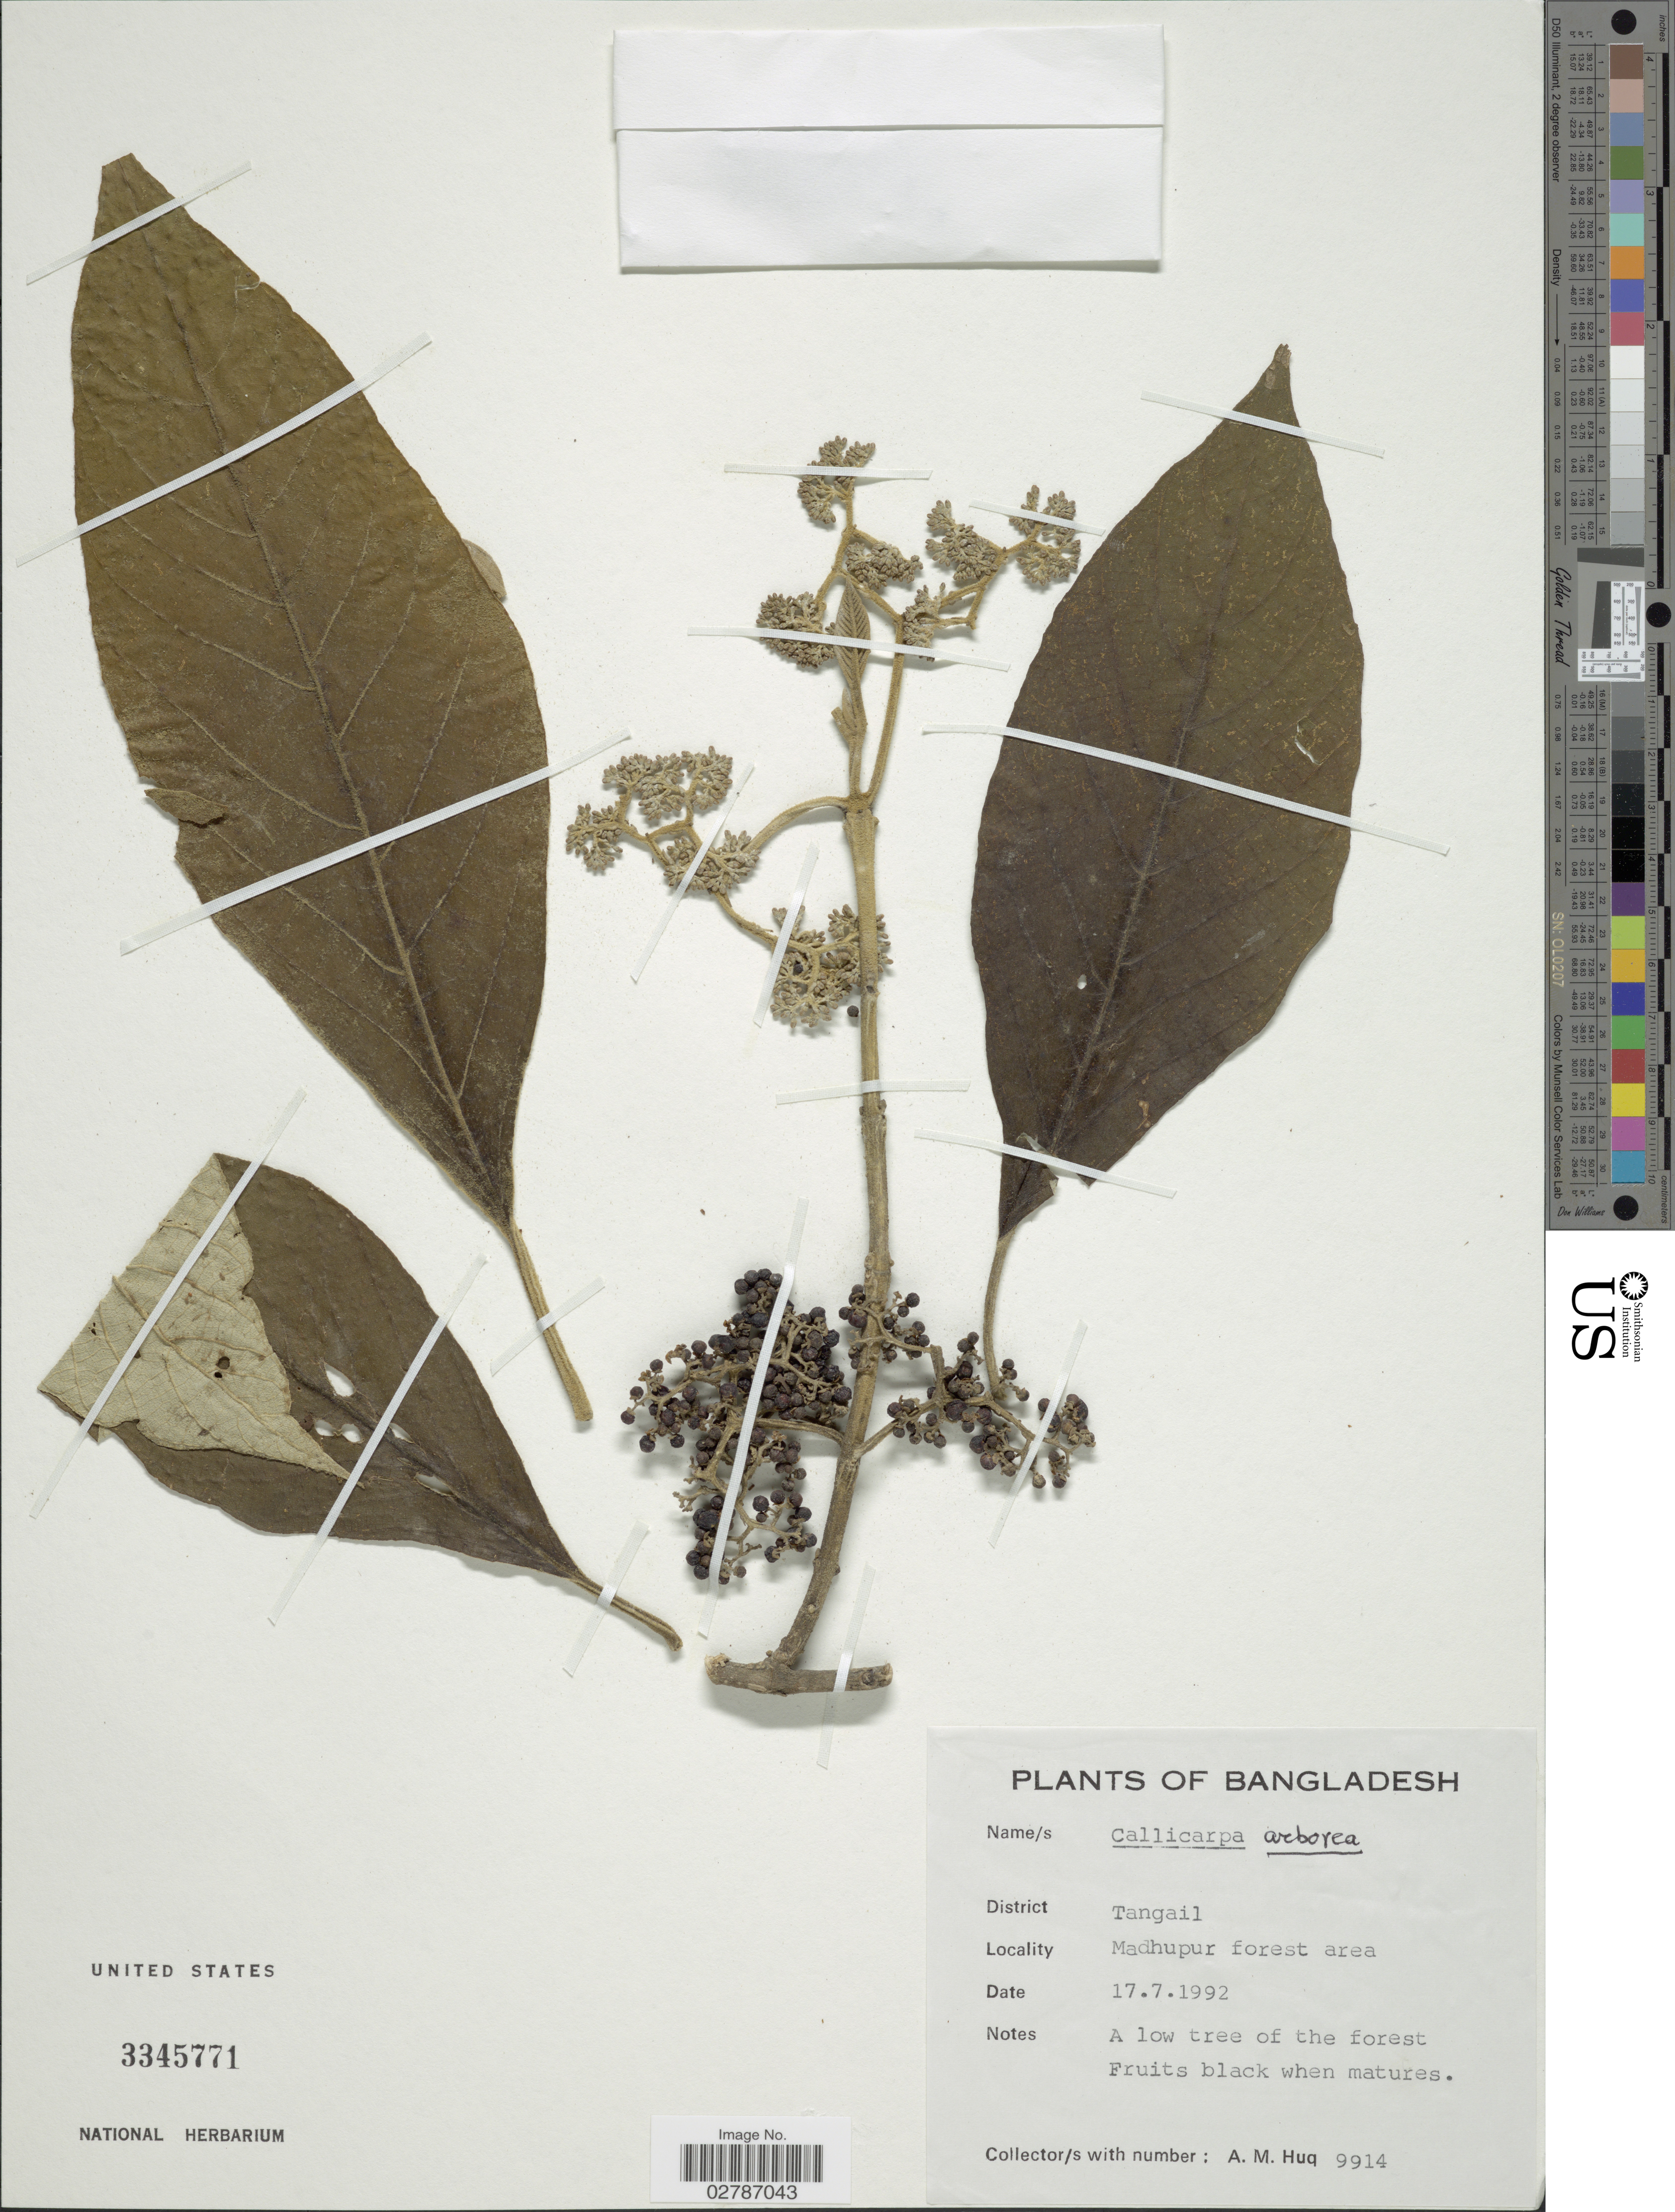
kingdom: Plantae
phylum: Tracheophyta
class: Magnoliopsida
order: Lamiales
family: Lamiaceae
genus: Callicarpa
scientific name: Callicarpa arborea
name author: Roxb.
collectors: A. M. Huq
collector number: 9914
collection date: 1992-07-17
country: Bangladesh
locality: District Tangail. Madhupur forest area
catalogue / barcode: US 3345771